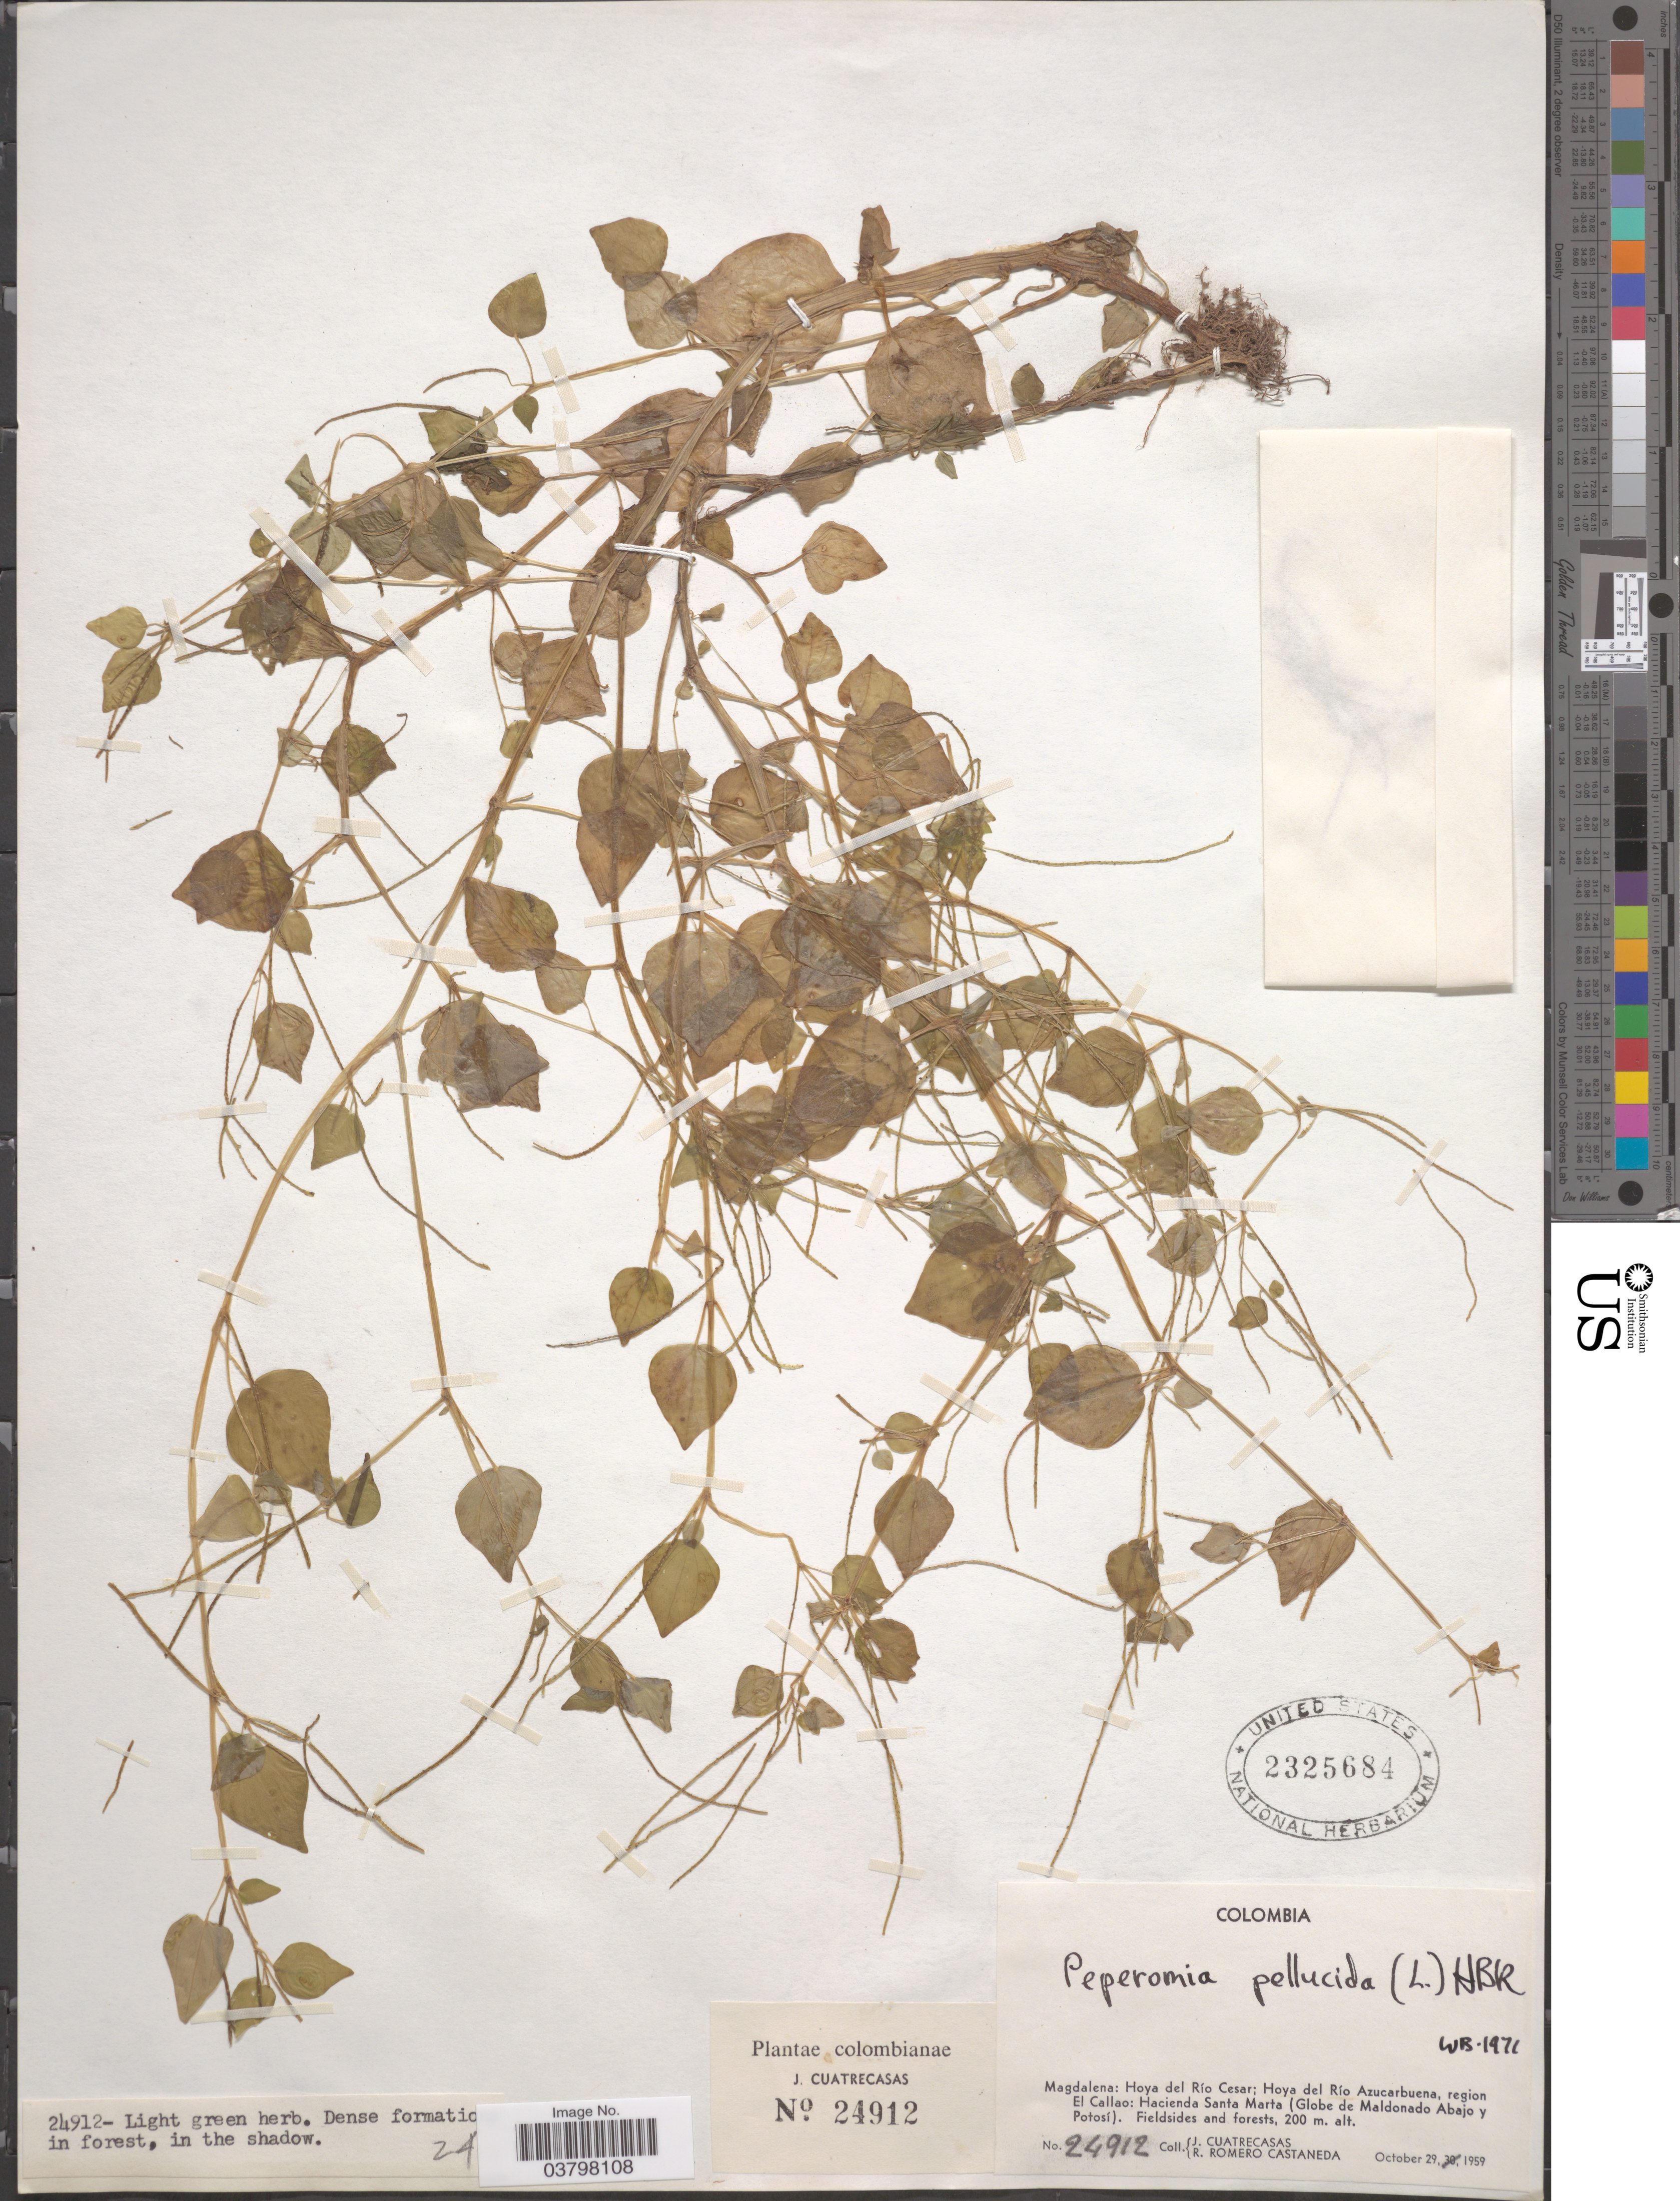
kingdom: Plantae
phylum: Tracheophyta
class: Magnoliopsida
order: Piperales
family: Piperaceae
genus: Peperomia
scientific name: Peperomia pellucida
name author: (L.) Kunth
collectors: J. Cuatrecasas & R. Romero Castañeda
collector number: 24912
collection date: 1959-10-29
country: Colombia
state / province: Magdalena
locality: Hoya del Río Cesar; Hoya del Río Azucarbuena, region El Callao: Hacienda Santa Marta (Globe de Maldonado Abajo y Potosí).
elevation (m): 200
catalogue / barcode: US 2325684